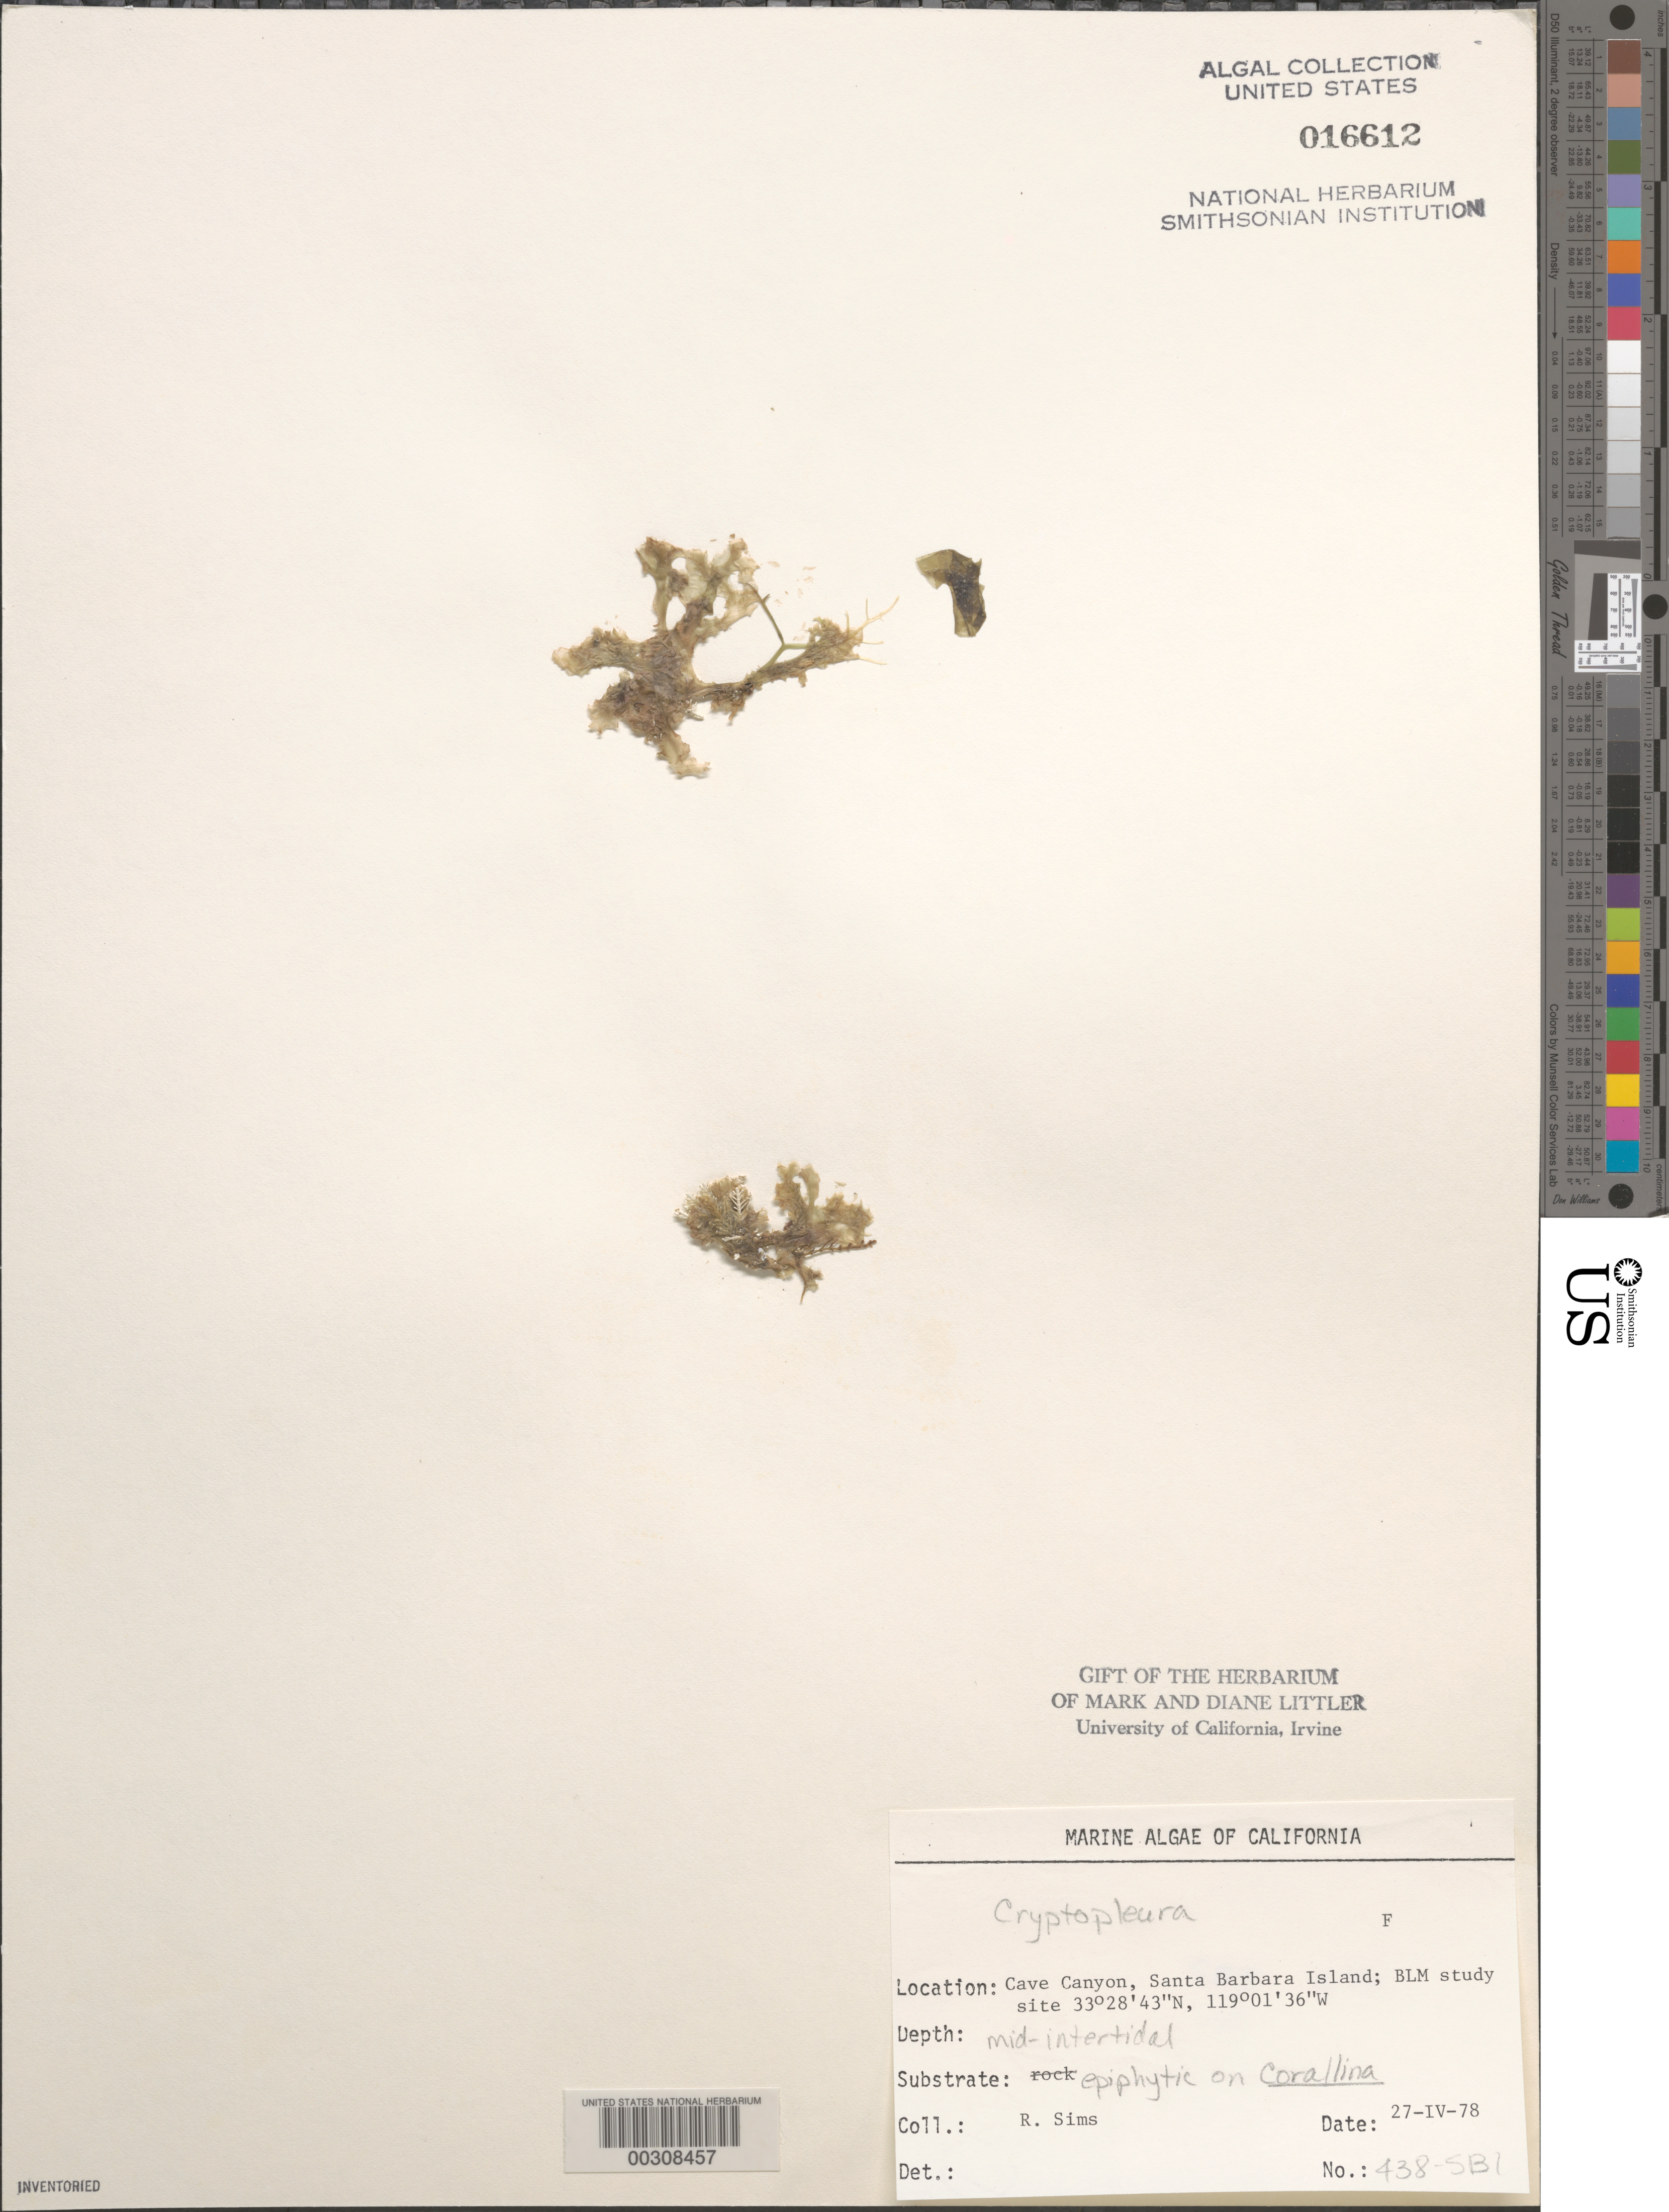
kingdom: Plantae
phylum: Rhodophyta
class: Florideophyceae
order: Ceramiales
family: Delesseriaceae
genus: Cryptopleura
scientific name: Cryptopleura sp.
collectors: R. H. Sims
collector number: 438-SBI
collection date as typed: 27 Apr 1978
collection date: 1978-04-27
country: United States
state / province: California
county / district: Santa Barbara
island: Santa Barbara Island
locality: Cave Canyon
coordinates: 33 28' 43" N, 119 01' 36" W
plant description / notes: BLM-SOCALBIGHT Rocky Intertidal Survey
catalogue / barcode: US 16612